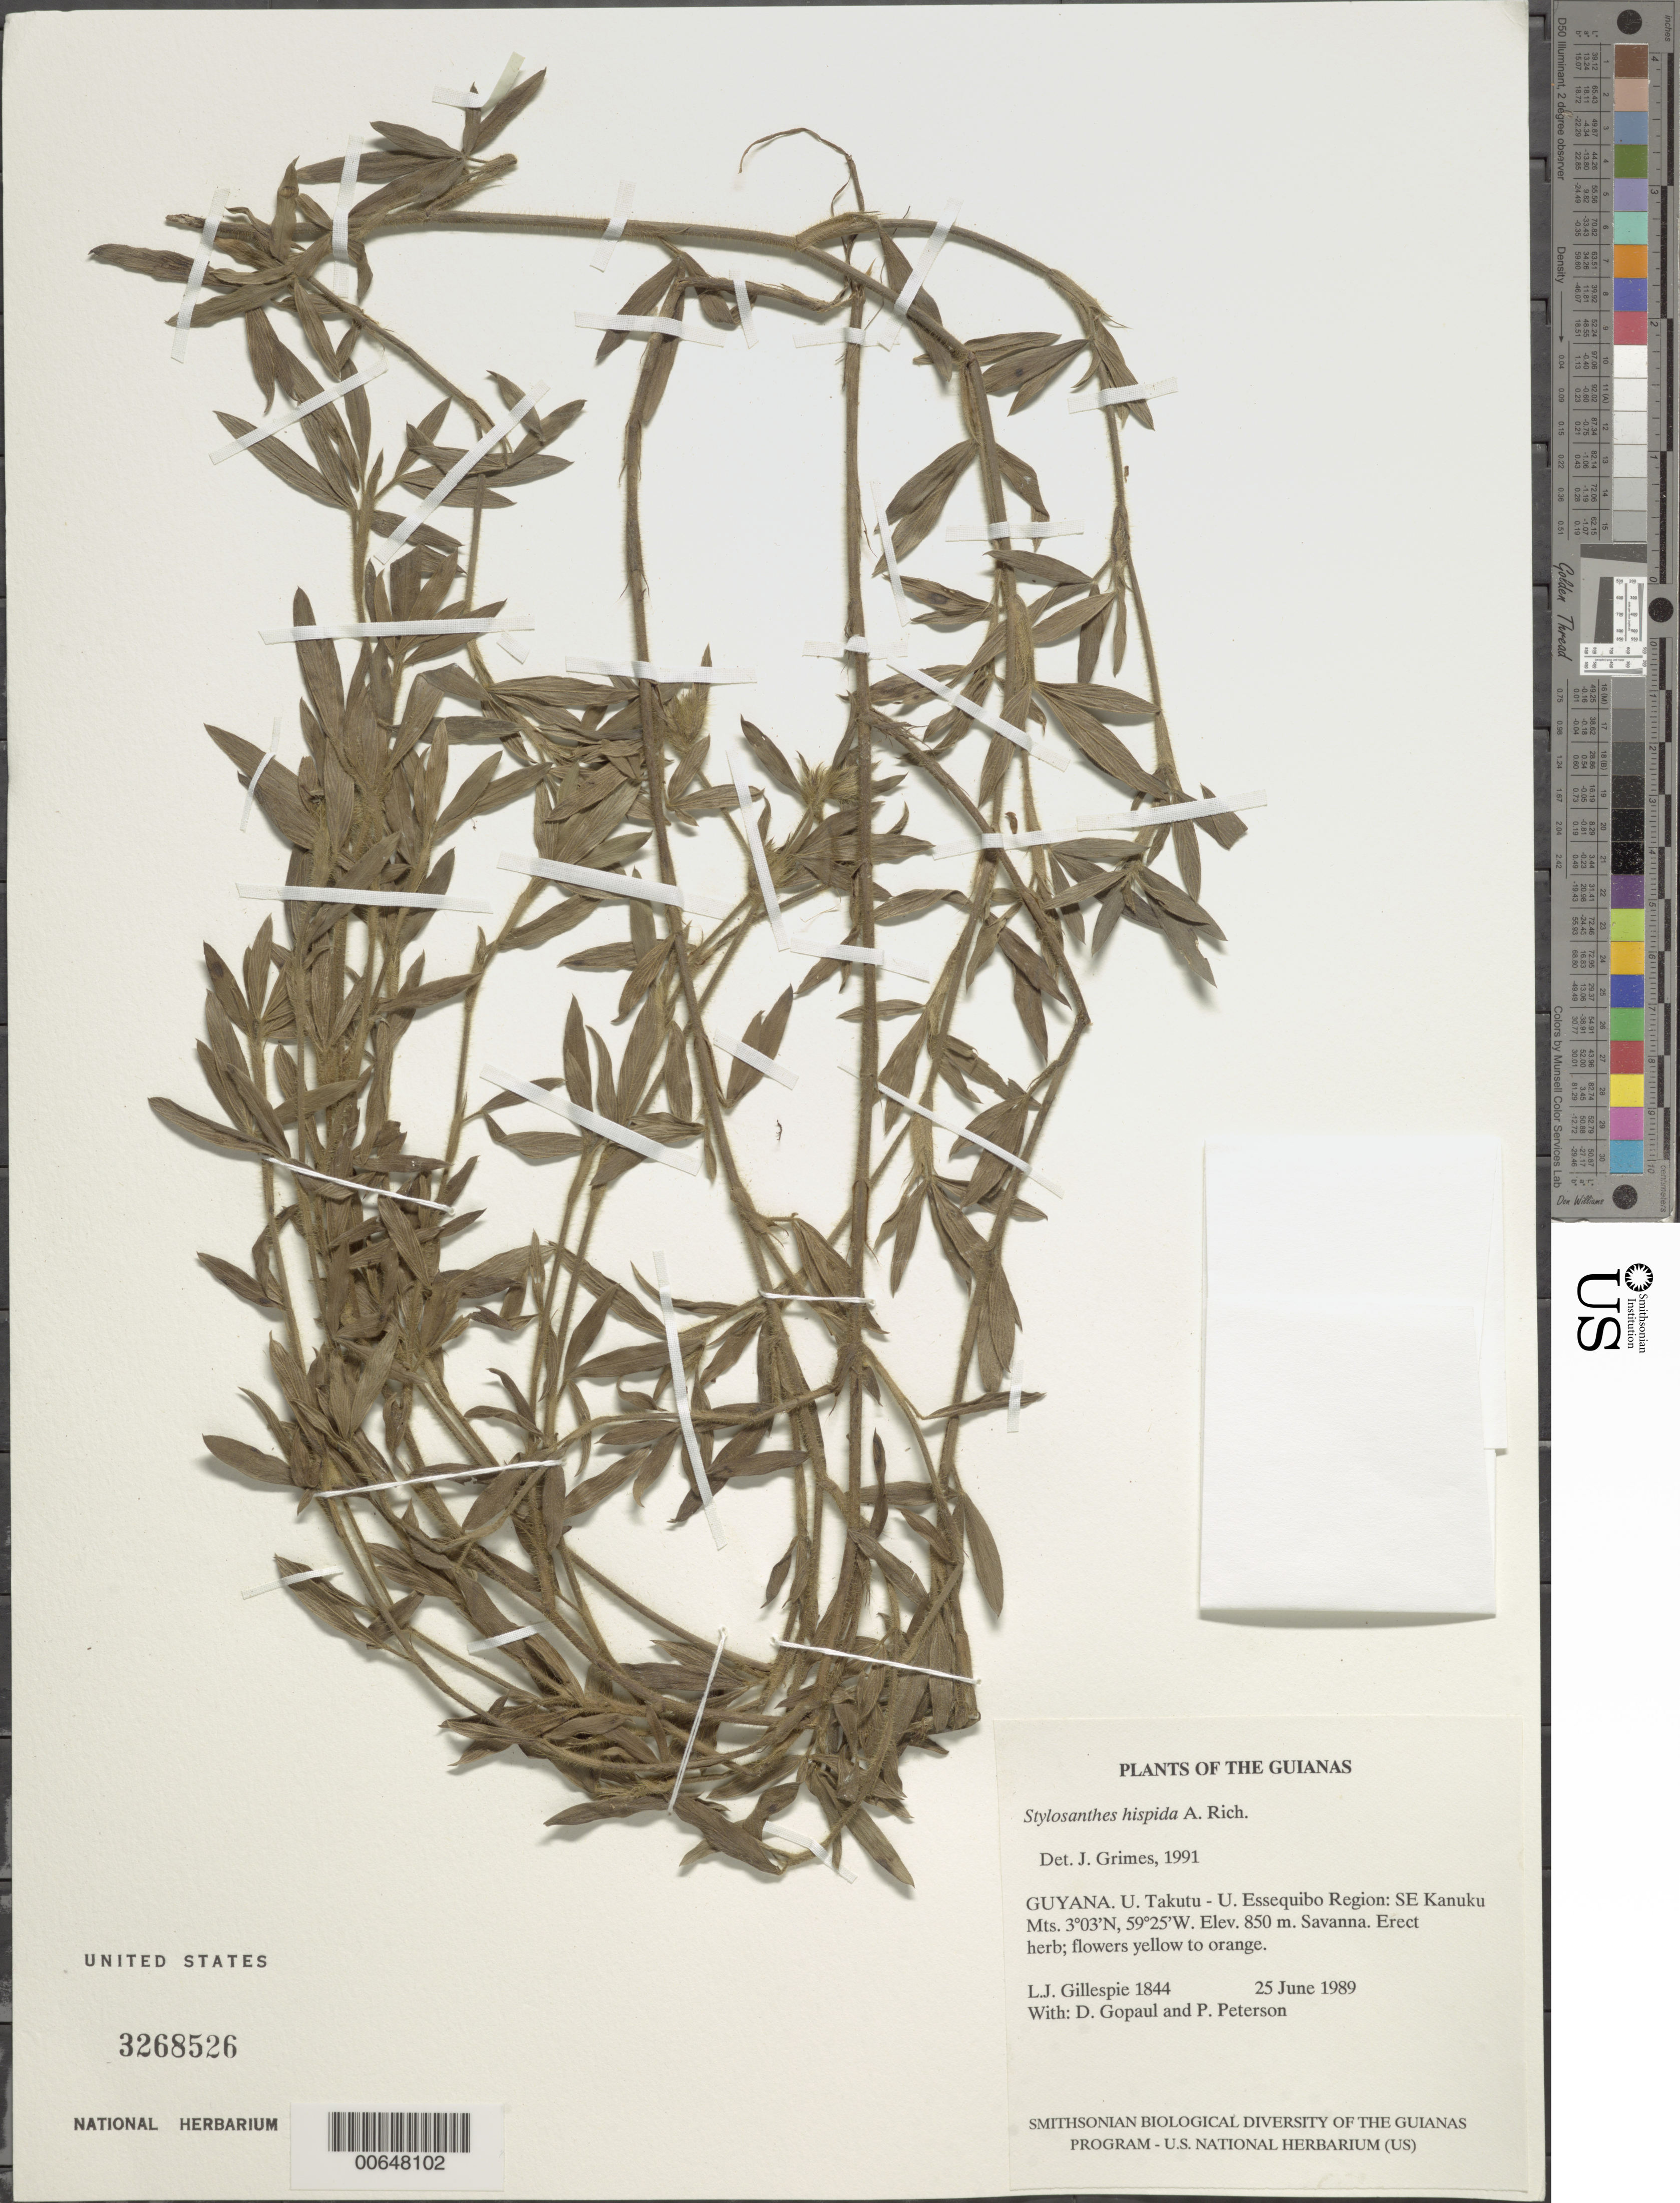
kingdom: Plantae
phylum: Tracheophyta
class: Magnoliopsida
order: Fabales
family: Fabaceae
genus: Stylosanthes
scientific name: Stylosanthes hispida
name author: Rich.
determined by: Grimes, J.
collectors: L. J. Gillespie, D. Gopaul & P. M. Peterson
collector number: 1844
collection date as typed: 25 June 1989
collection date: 1989-06-25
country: Guyana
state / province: U. Takutu-U. Essequibo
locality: SE Kanuku Mts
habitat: Savanna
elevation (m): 250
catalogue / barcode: US 3268526